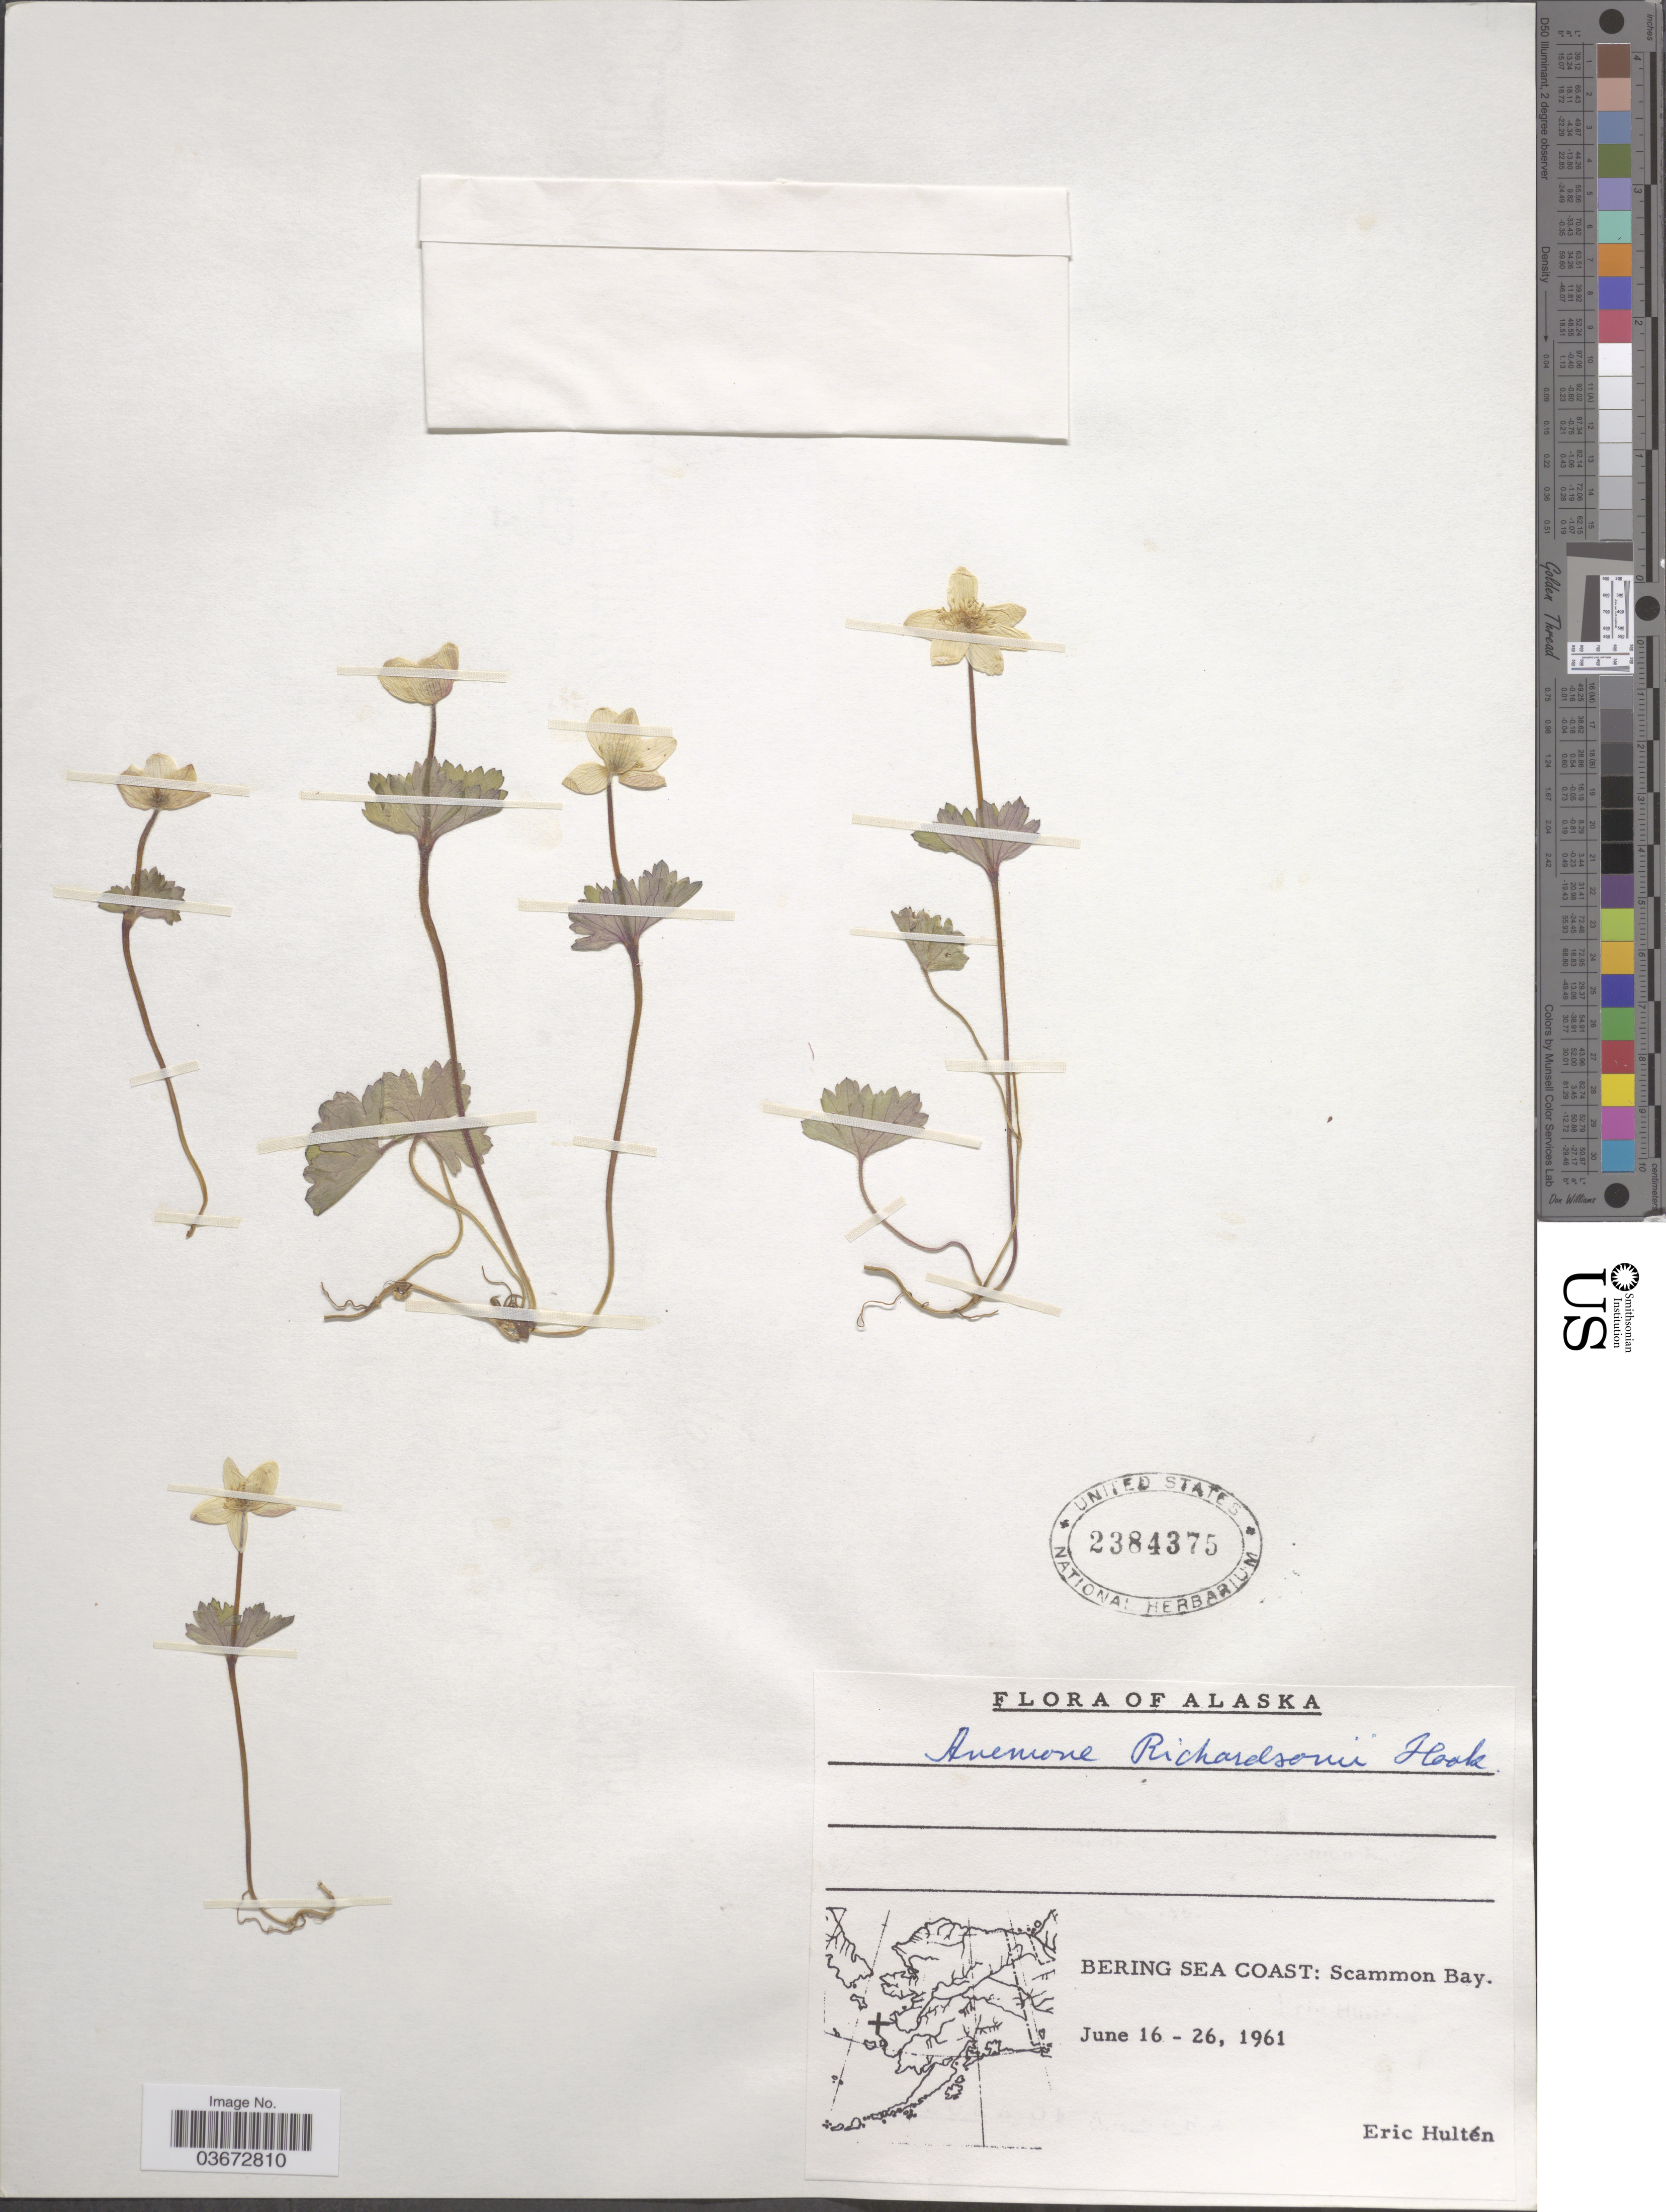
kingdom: Plantae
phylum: Tracheophyta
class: Magnoliopsida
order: Ranunculales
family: Ranunculaceae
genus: Anemone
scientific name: Anemone richardsonii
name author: Hook.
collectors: E. G. Hultén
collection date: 1961-06-16/1961-06-26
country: United States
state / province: Alaska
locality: Bering Sea Coast: Scammon Bay.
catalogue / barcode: US 2384375